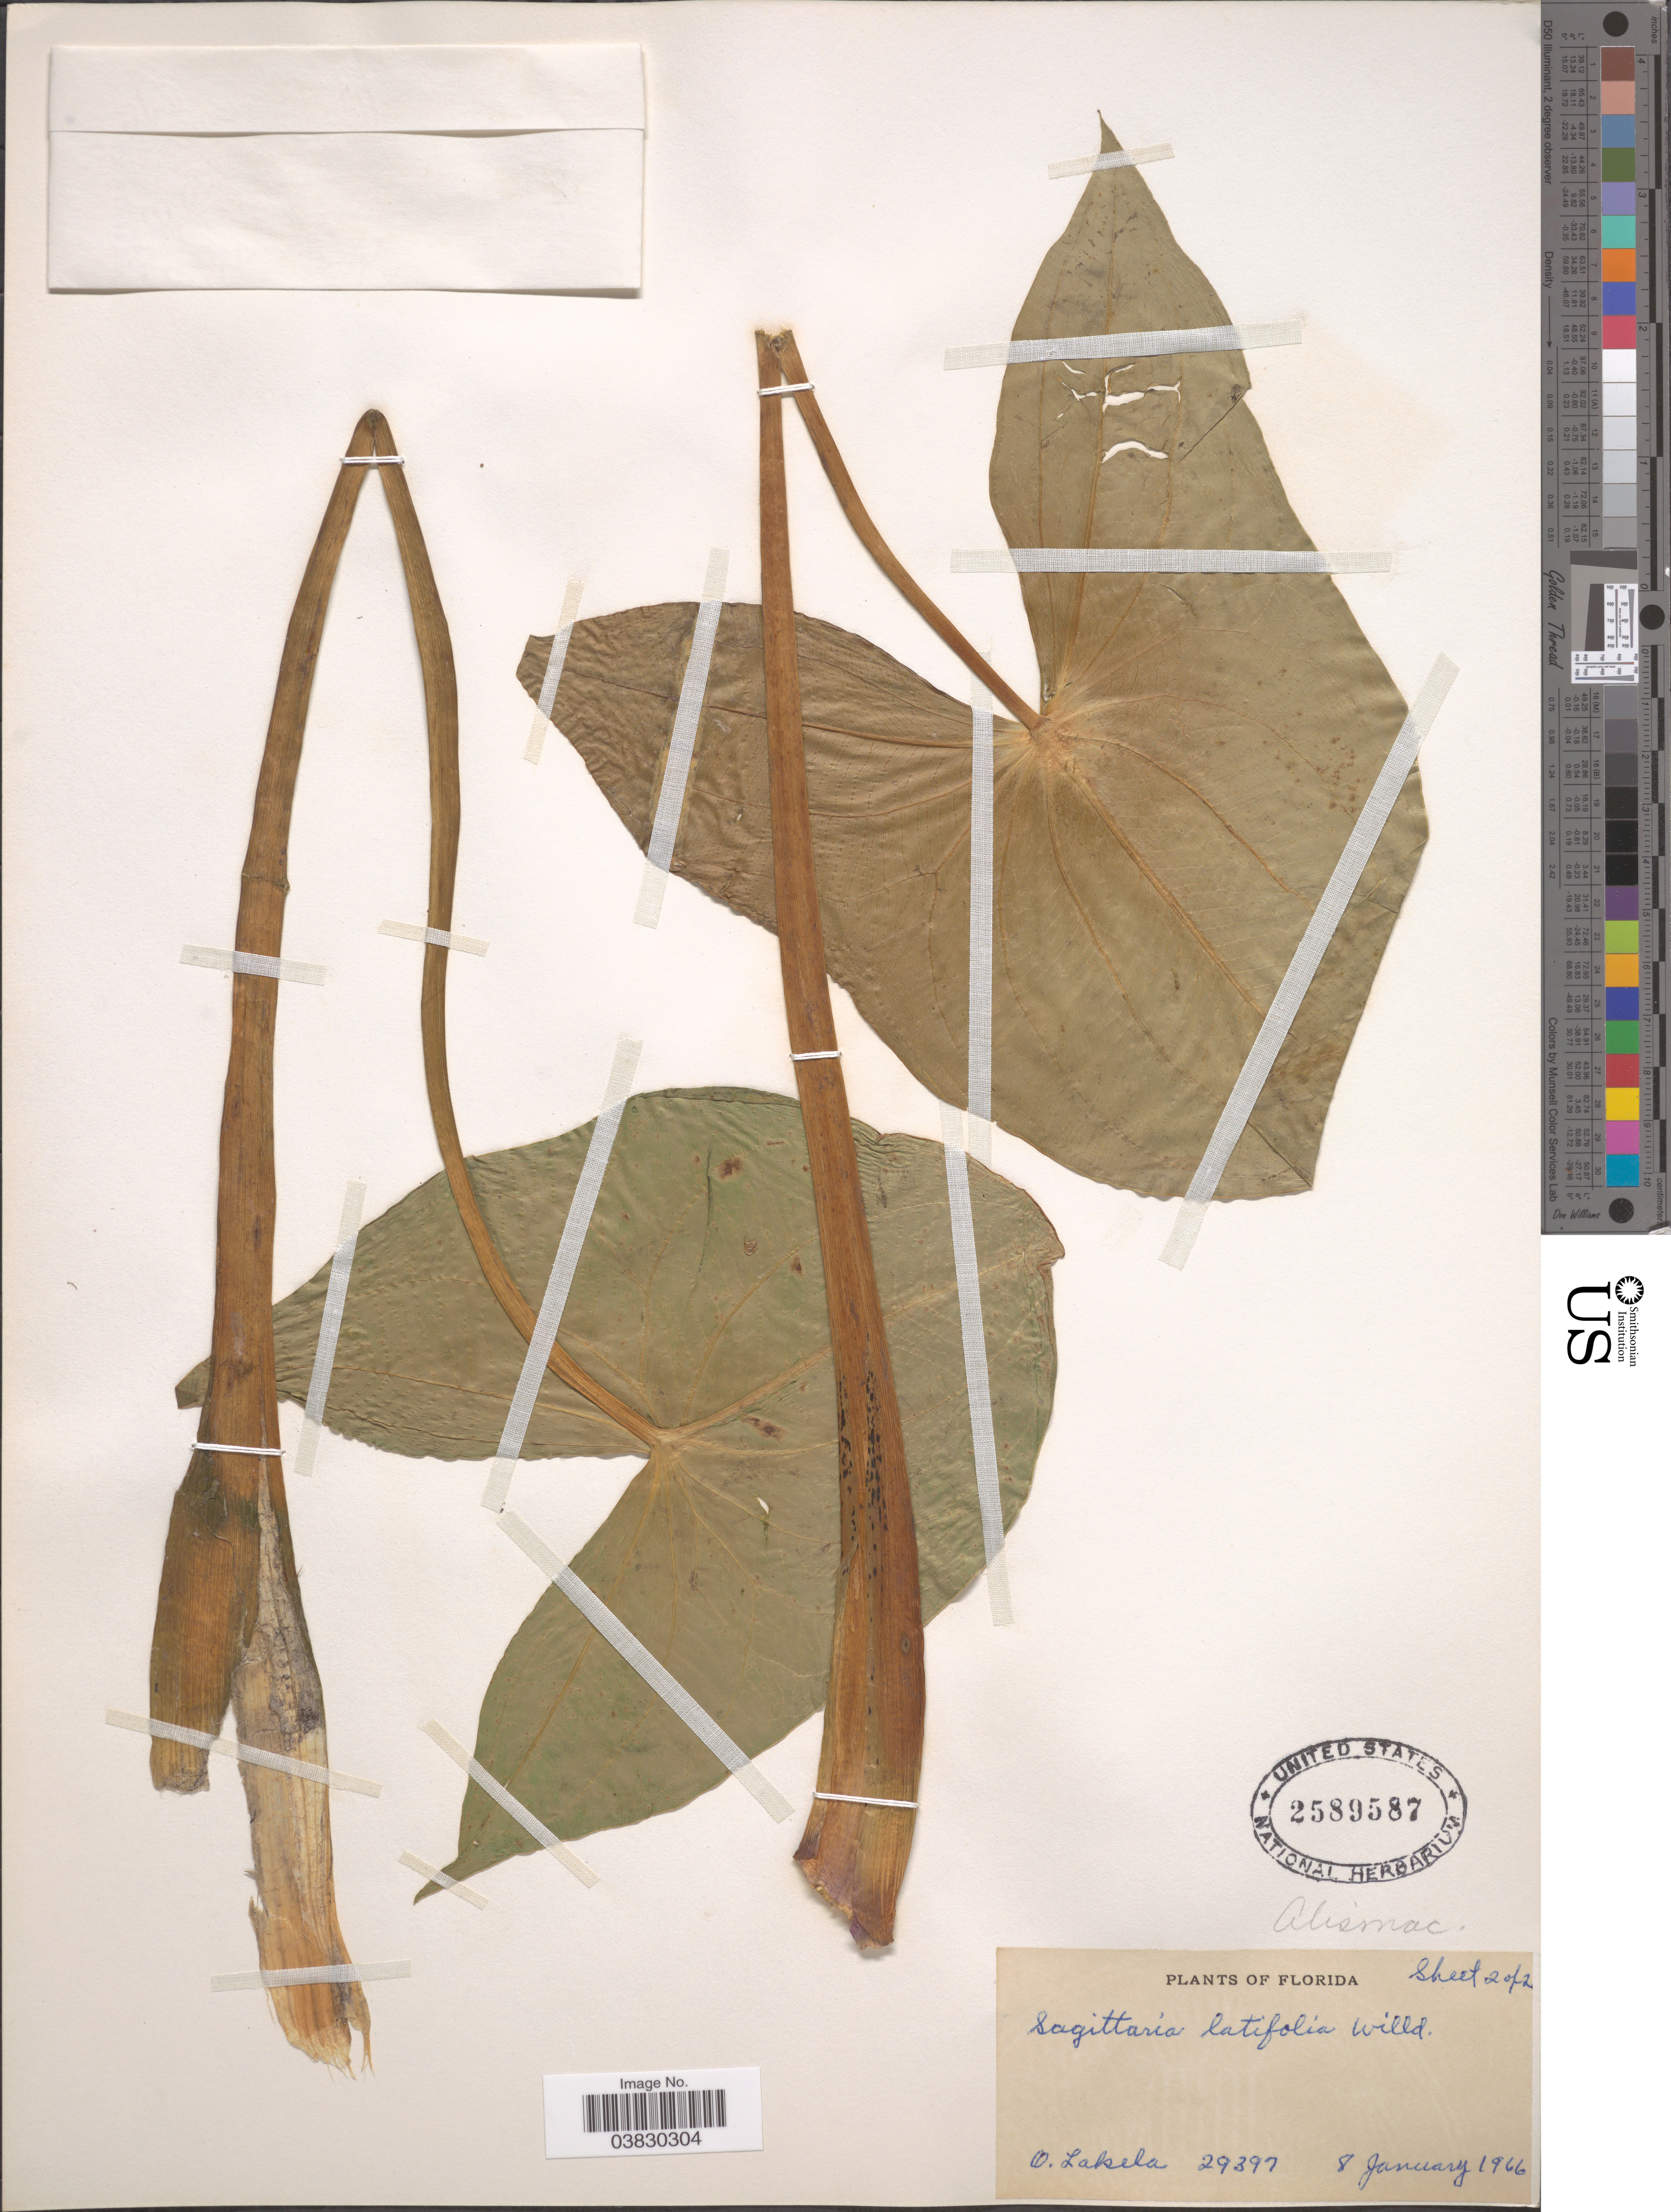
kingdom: Plantae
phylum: Tracheophyta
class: Liliopsida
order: Alismatales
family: Alismataceae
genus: Sagittaria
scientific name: Sagittaria latifolia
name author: Willd.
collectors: O. Lakela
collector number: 29397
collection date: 1966-01-08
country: United States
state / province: Florida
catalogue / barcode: US 2589587